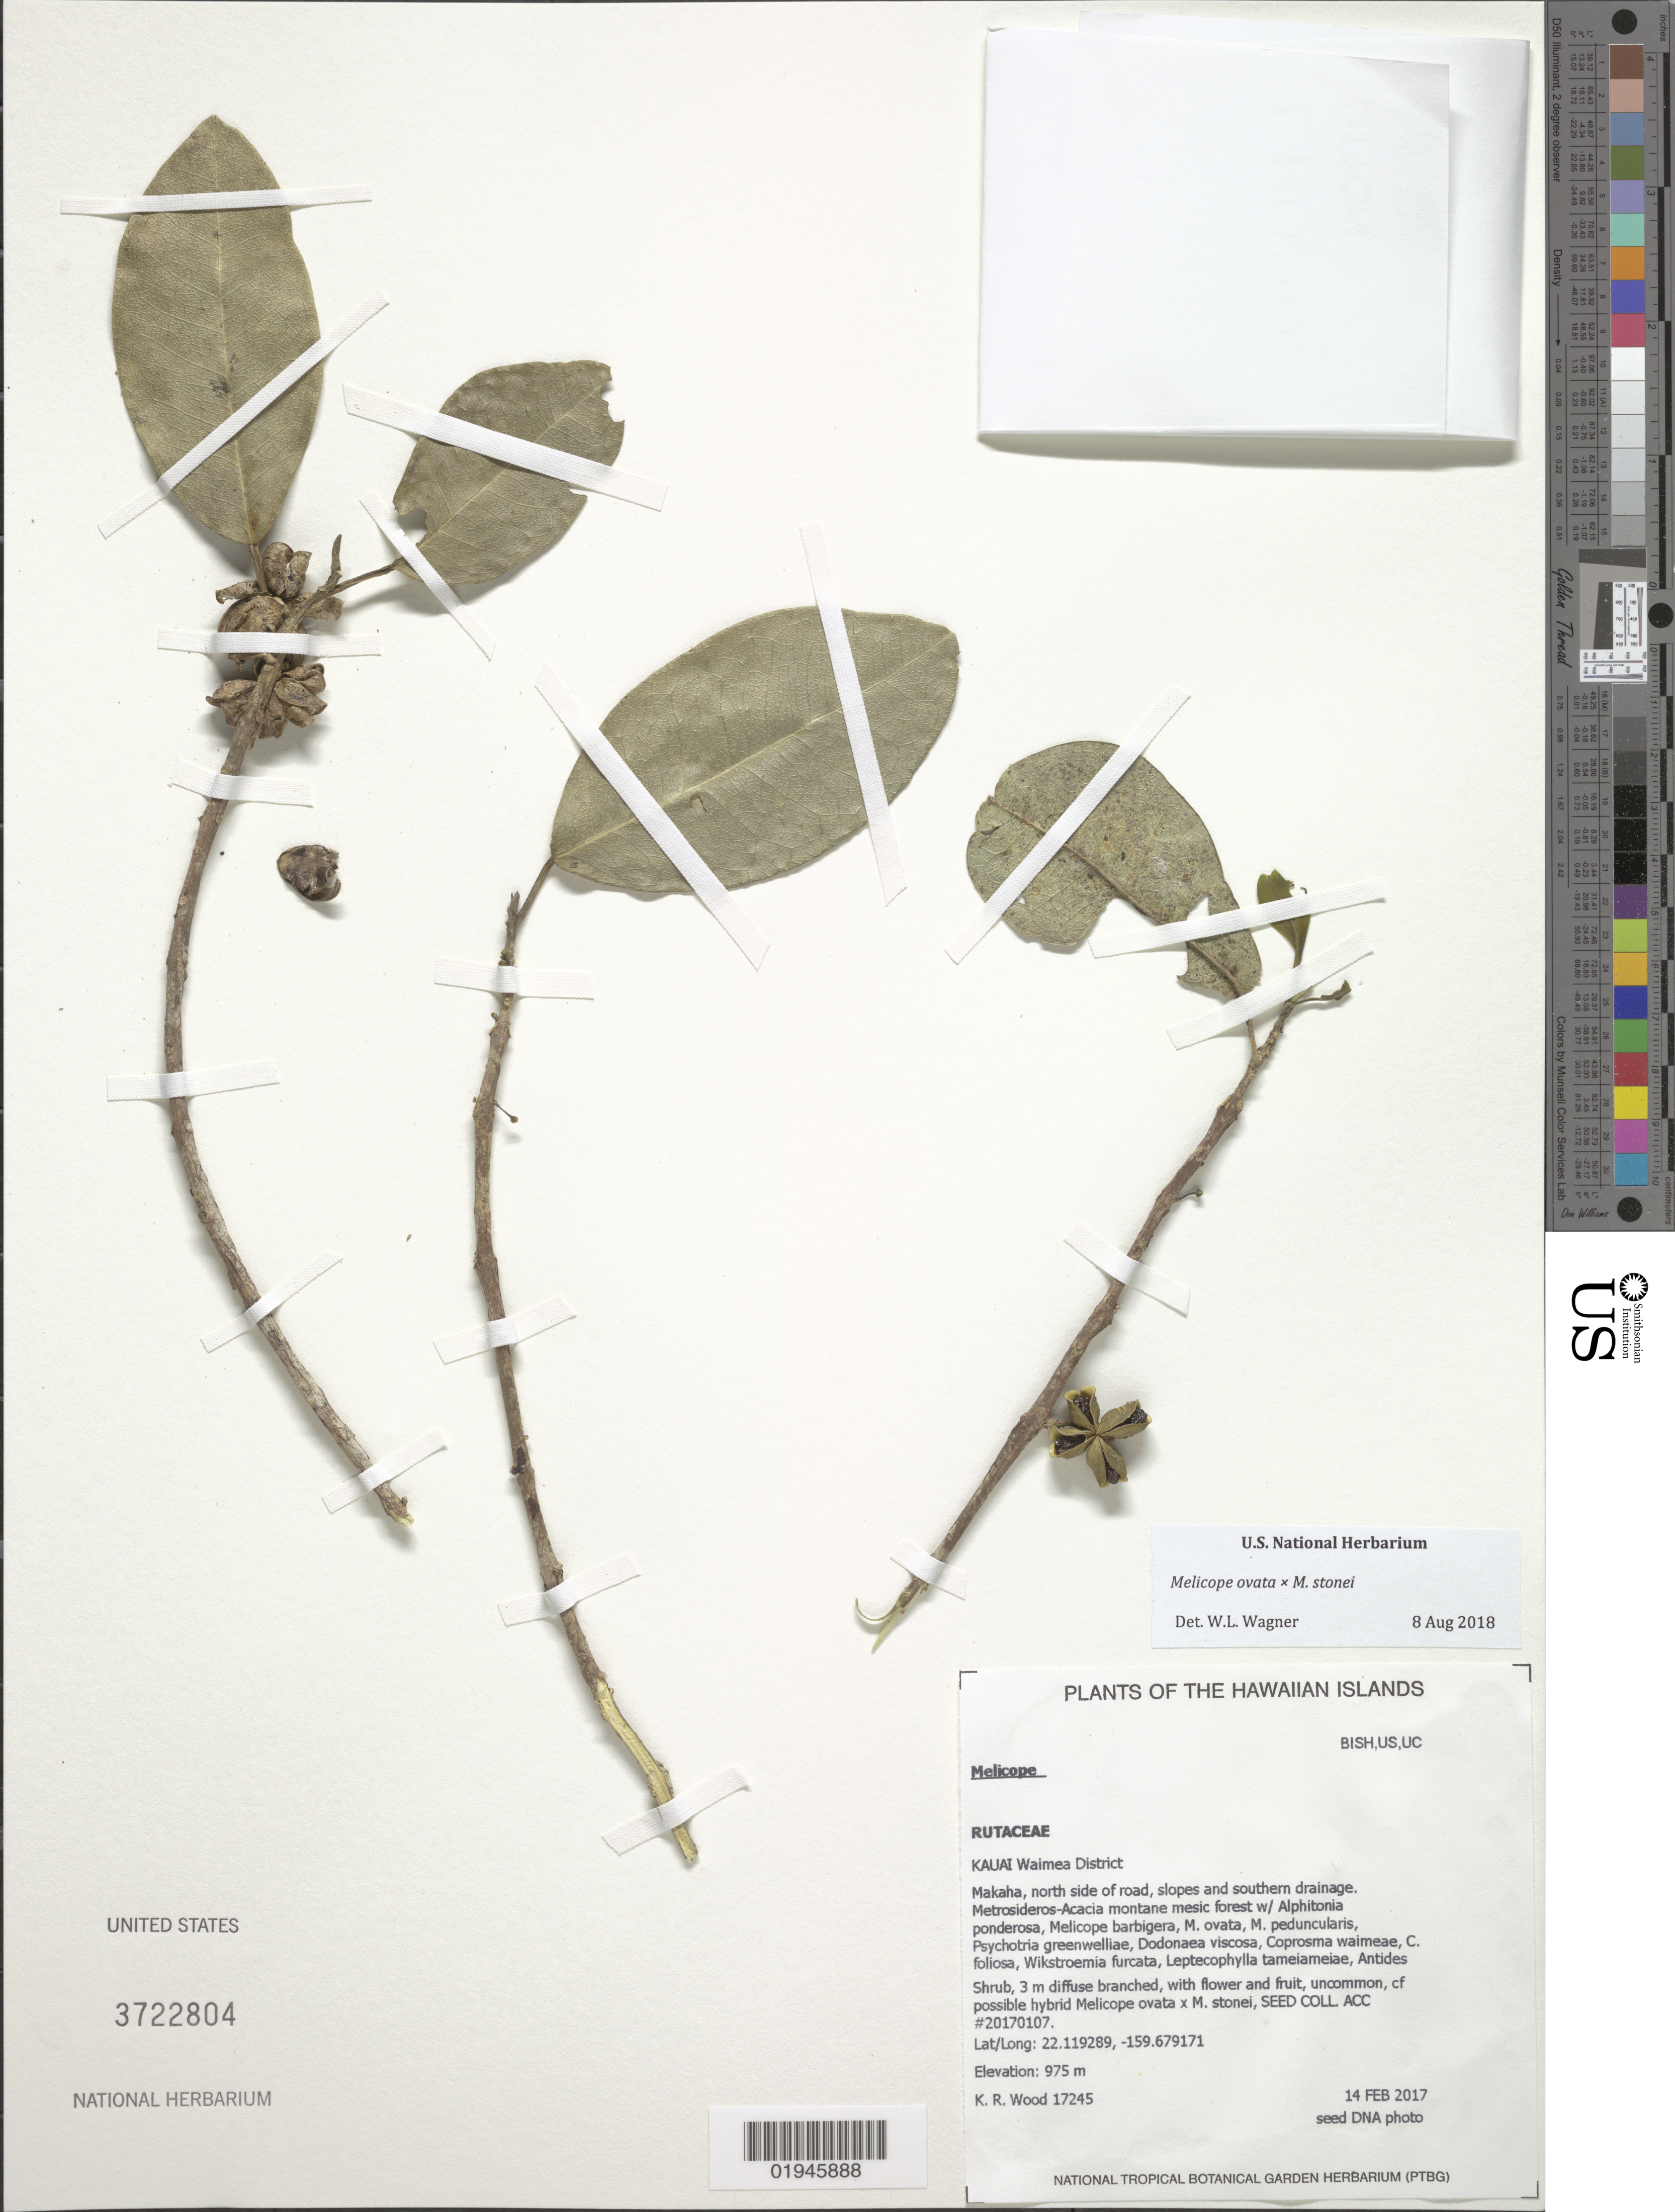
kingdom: Plantae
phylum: Tracheophyta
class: Magnoliopsida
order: Sapindales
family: Rutaceae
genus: Melicope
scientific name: Melicope ovata x M. stonei K.R. Wood et al.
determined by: Wagner, W. L., (BOT), Smithsonian Institution - National Museum of Natural History (UNITED STATES)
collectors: K. R. Wood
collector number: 17245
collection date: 2017-02-14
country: United States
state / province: Hawaii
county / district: Kauai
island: Kaua'i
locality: Waimea District, Makaha, north side of road, slopes and southern drainage.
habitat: Montane mesic forest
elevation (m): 975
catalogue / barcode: US 3722804